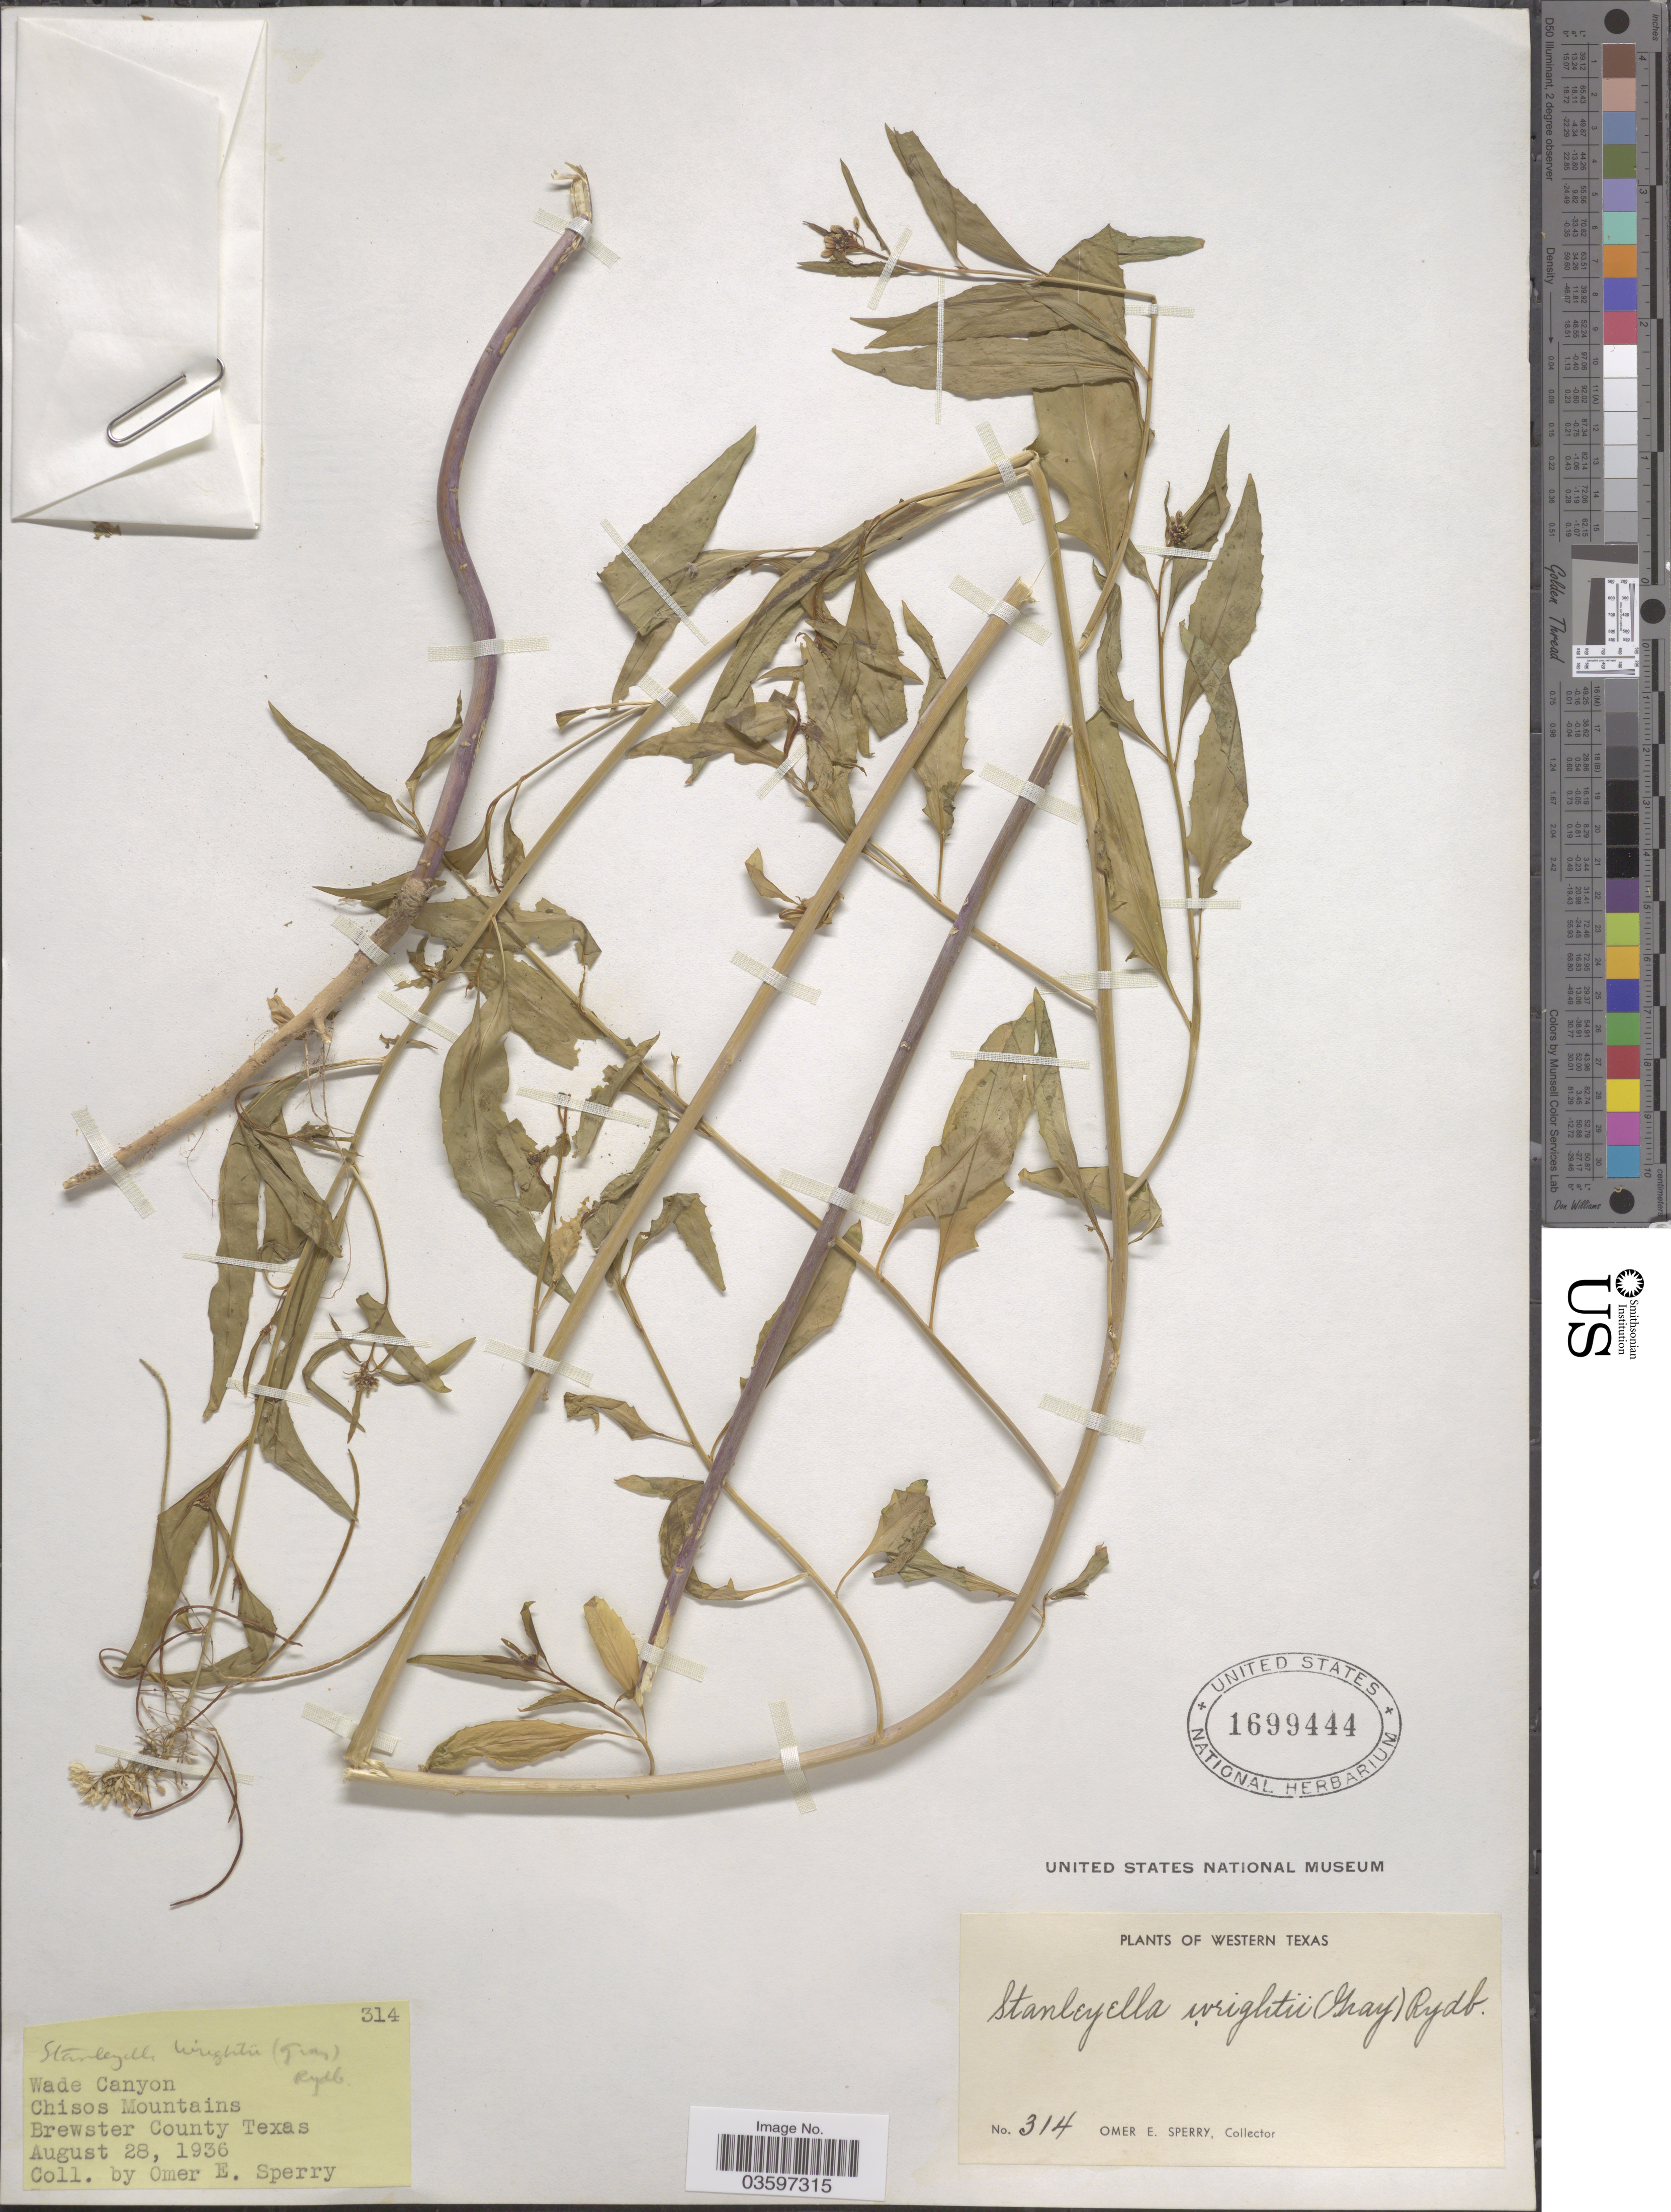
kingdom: Plantae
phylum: Tracheophyta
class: Magnoliopsida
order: Brassicales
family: Brassicaceae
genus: Stanleyella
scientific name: Stanleyella wrightii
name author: Rydb.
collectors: O. E. Sperry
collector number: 314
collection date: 1936-08-28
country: United States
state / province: Texas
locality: Wade Canyon. Chisos Mountains. Brewster County.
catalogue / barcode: US 1699444